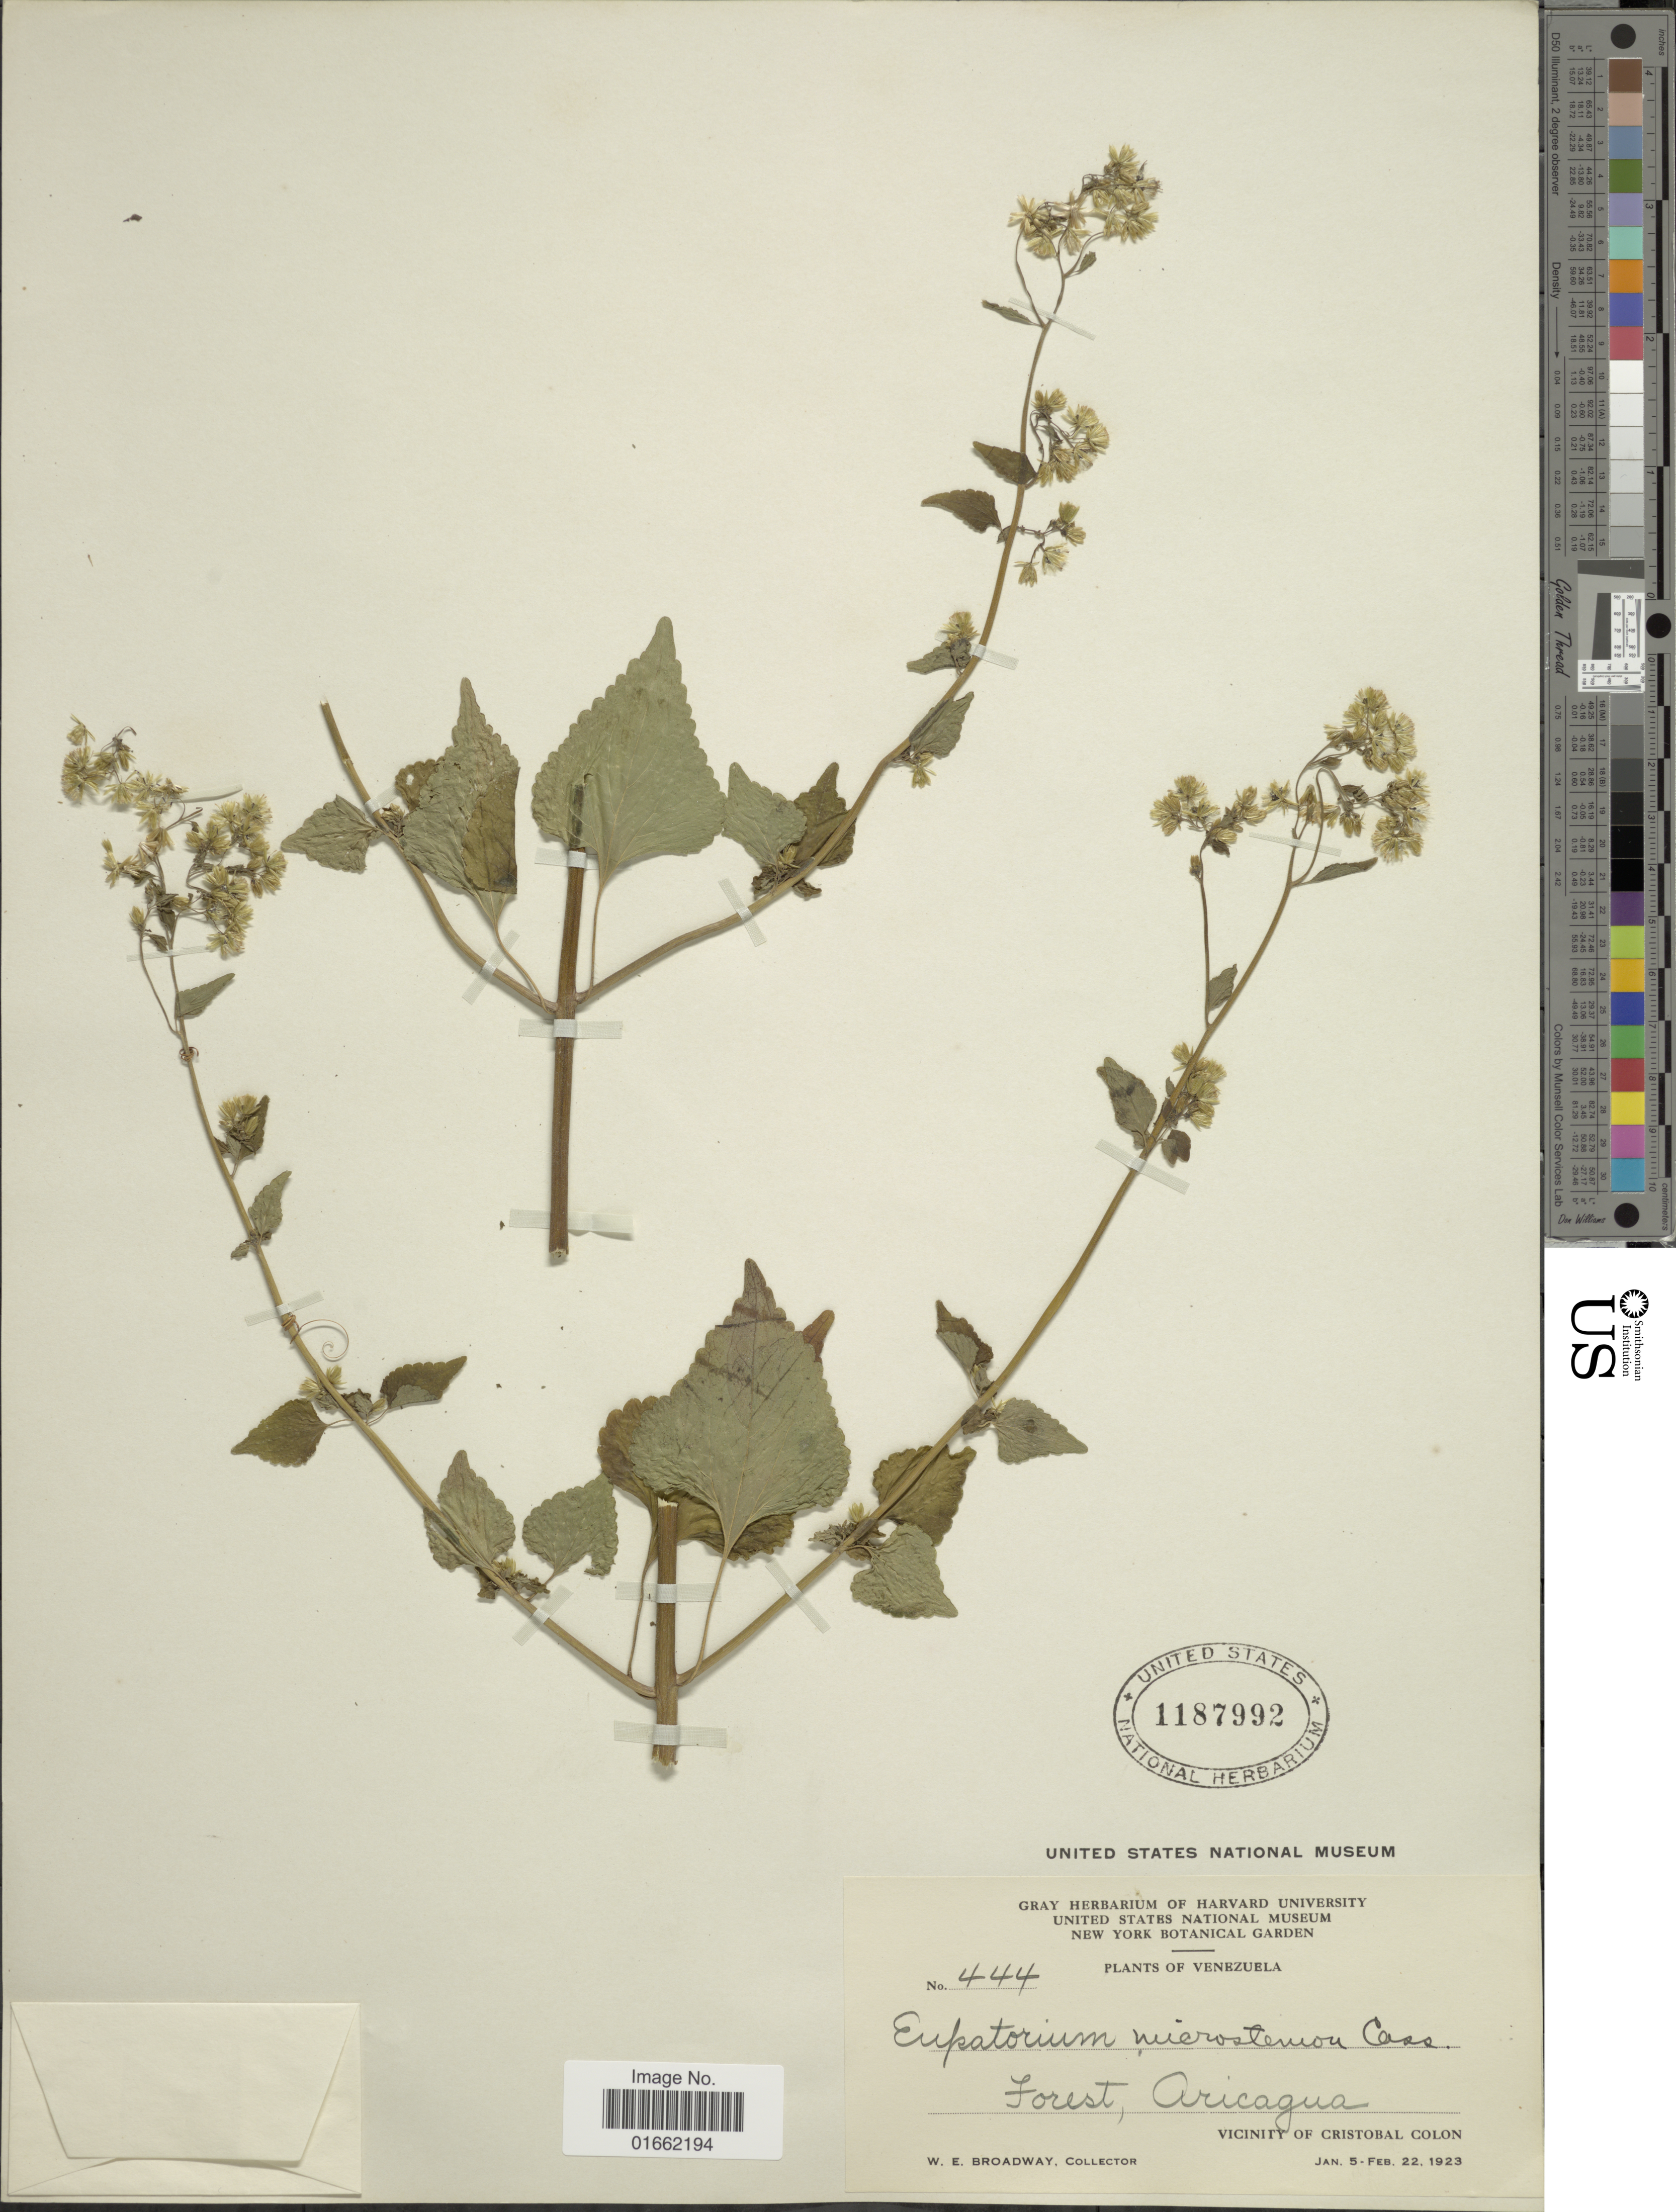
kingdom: Plantae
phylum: Tracheophyta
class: Magnoliopsida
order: Asterales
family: Asteraceae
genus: Fleischmannia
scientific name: Fleischmannia microstemon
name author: (Cass.) R.M. King & H. Rob.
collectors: W. E. Broadway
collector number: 444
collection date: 1923-01-05/1923-02-22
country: Venezuela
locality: Forest, Aricagua. Vicinity of Cristobal Colon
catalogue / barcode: US 1187992